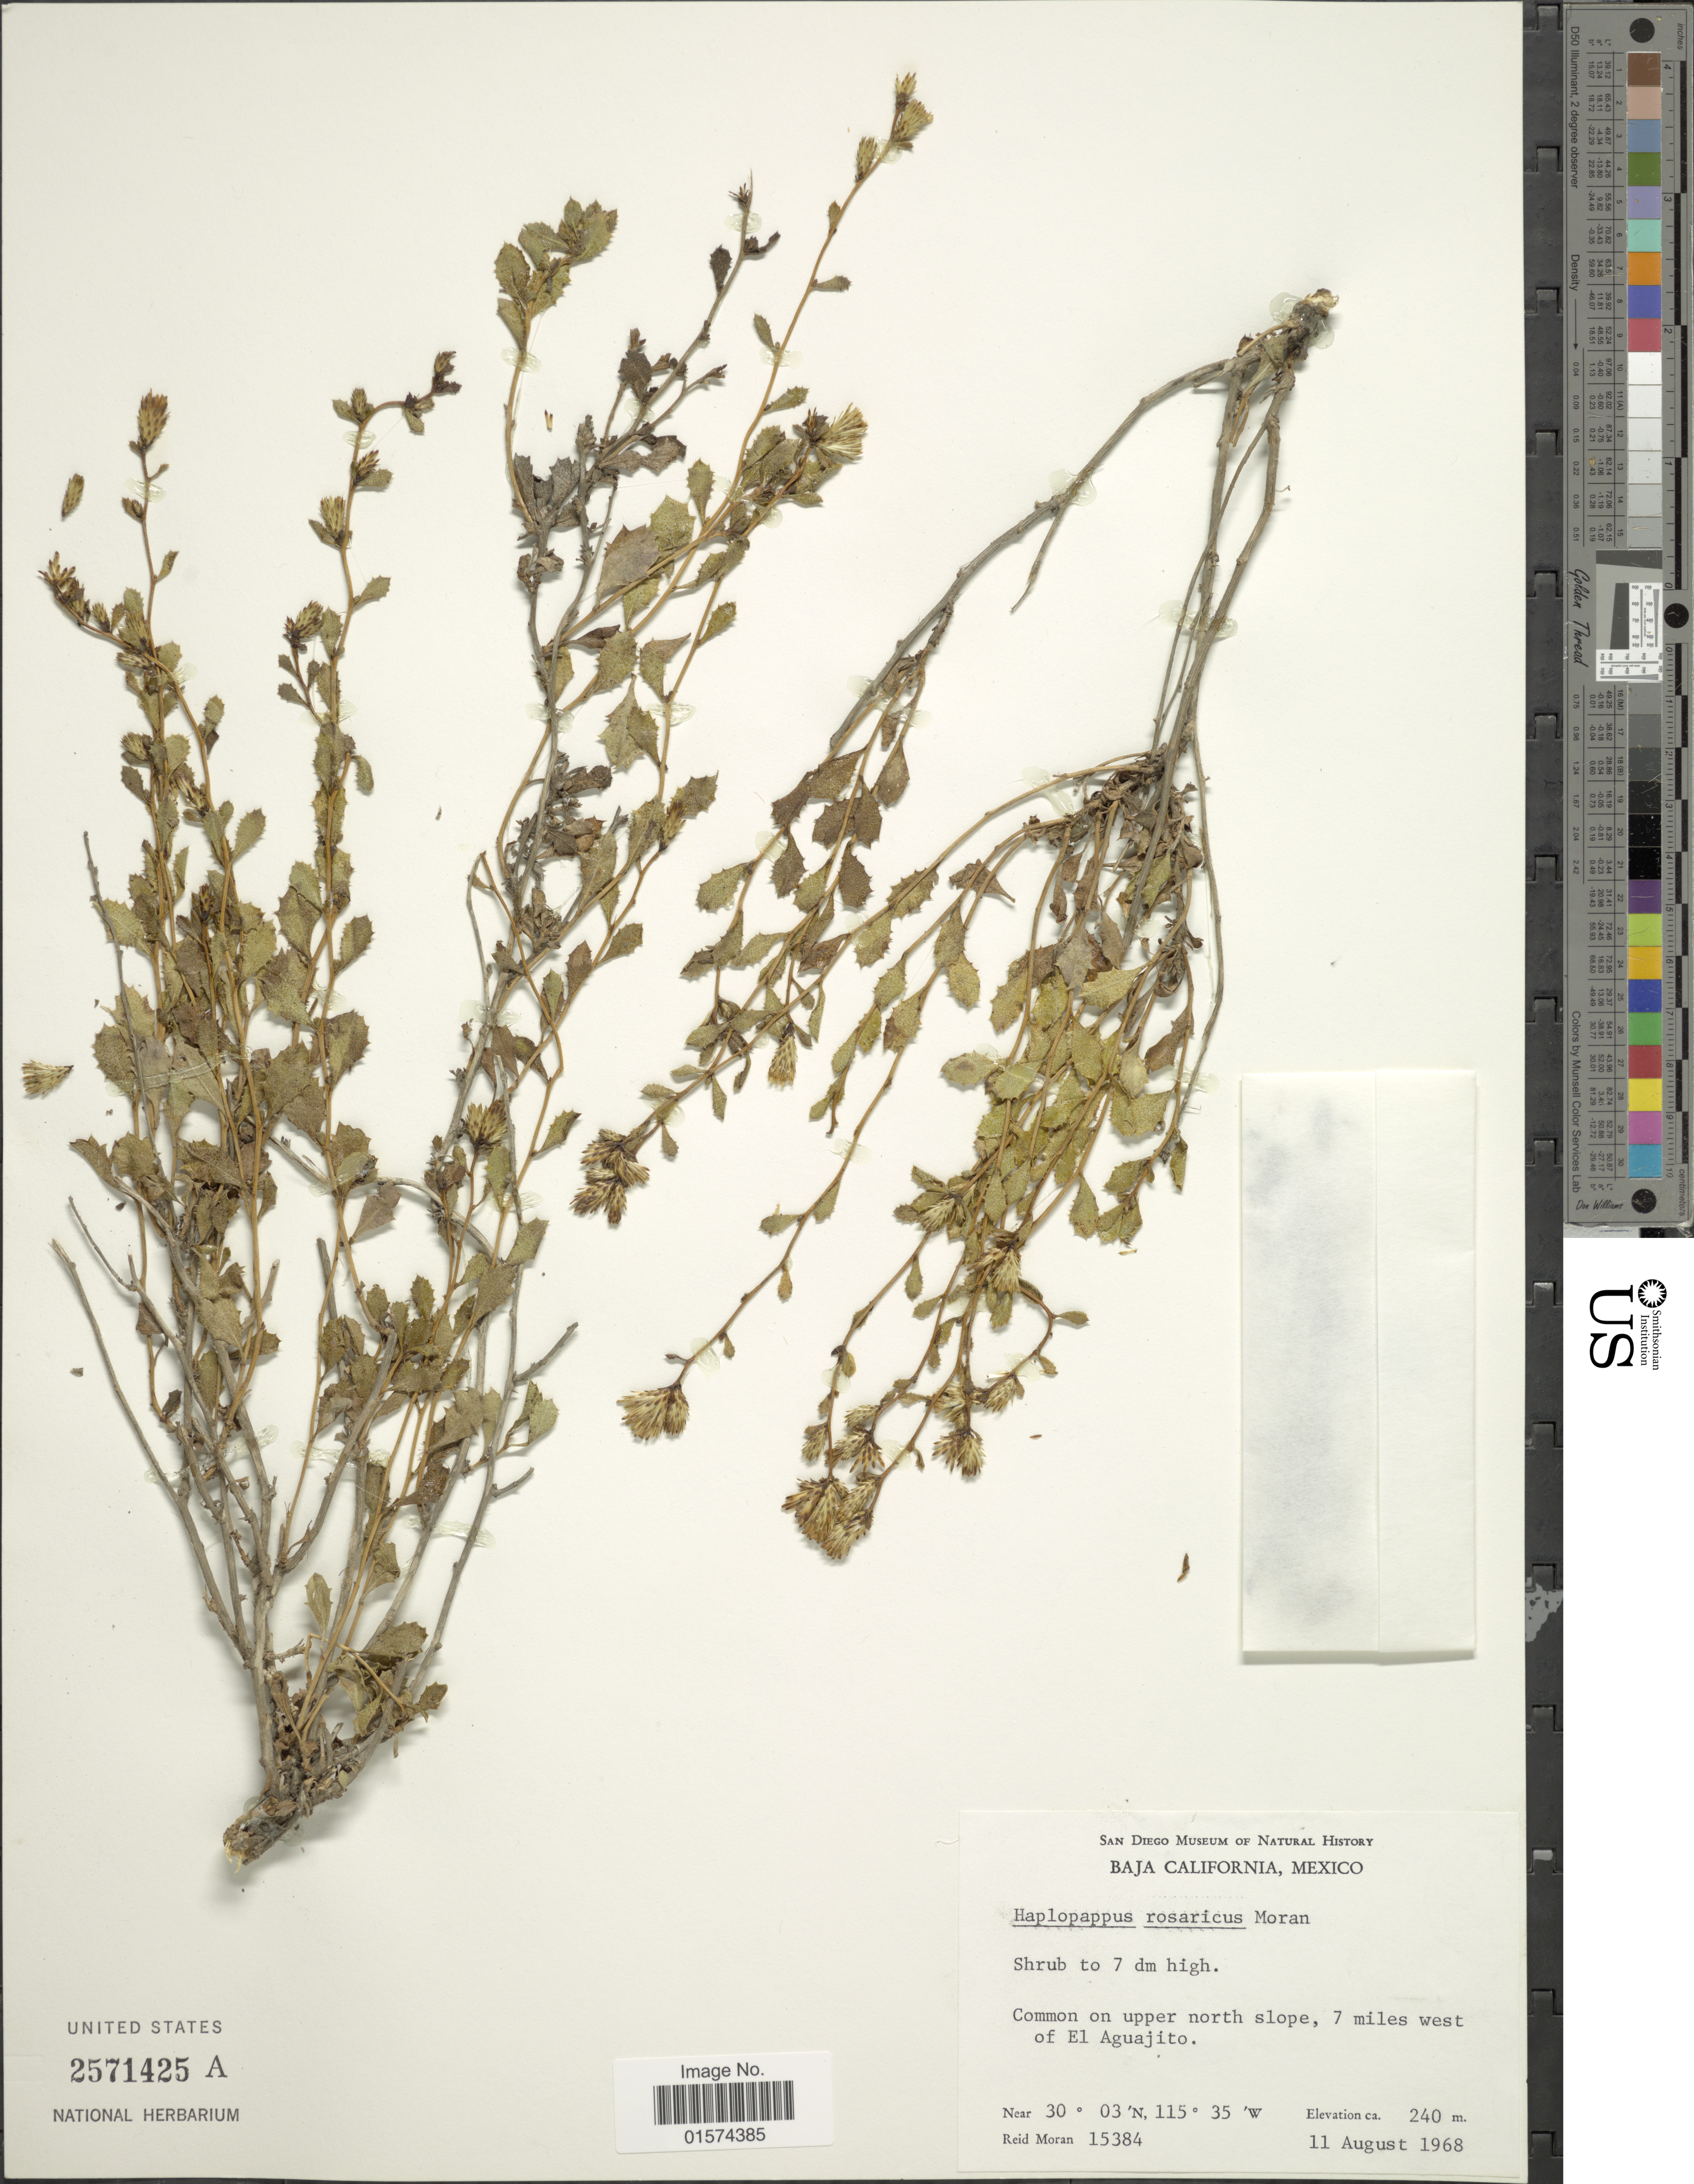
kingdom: Plantae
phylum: Tracheophyta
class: Magnoliopsida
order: Asterales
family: Asteraceae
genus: Hazardia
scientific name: Hazardia rosarica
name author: W.D. Clark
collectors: R. V. Moran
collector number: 15384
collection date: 1968-08-11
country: Mexico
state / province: Baja California Sur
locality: Common on upper north slope, 7 miles west of El Aguajito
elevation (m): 240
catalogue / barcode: US 2571425A